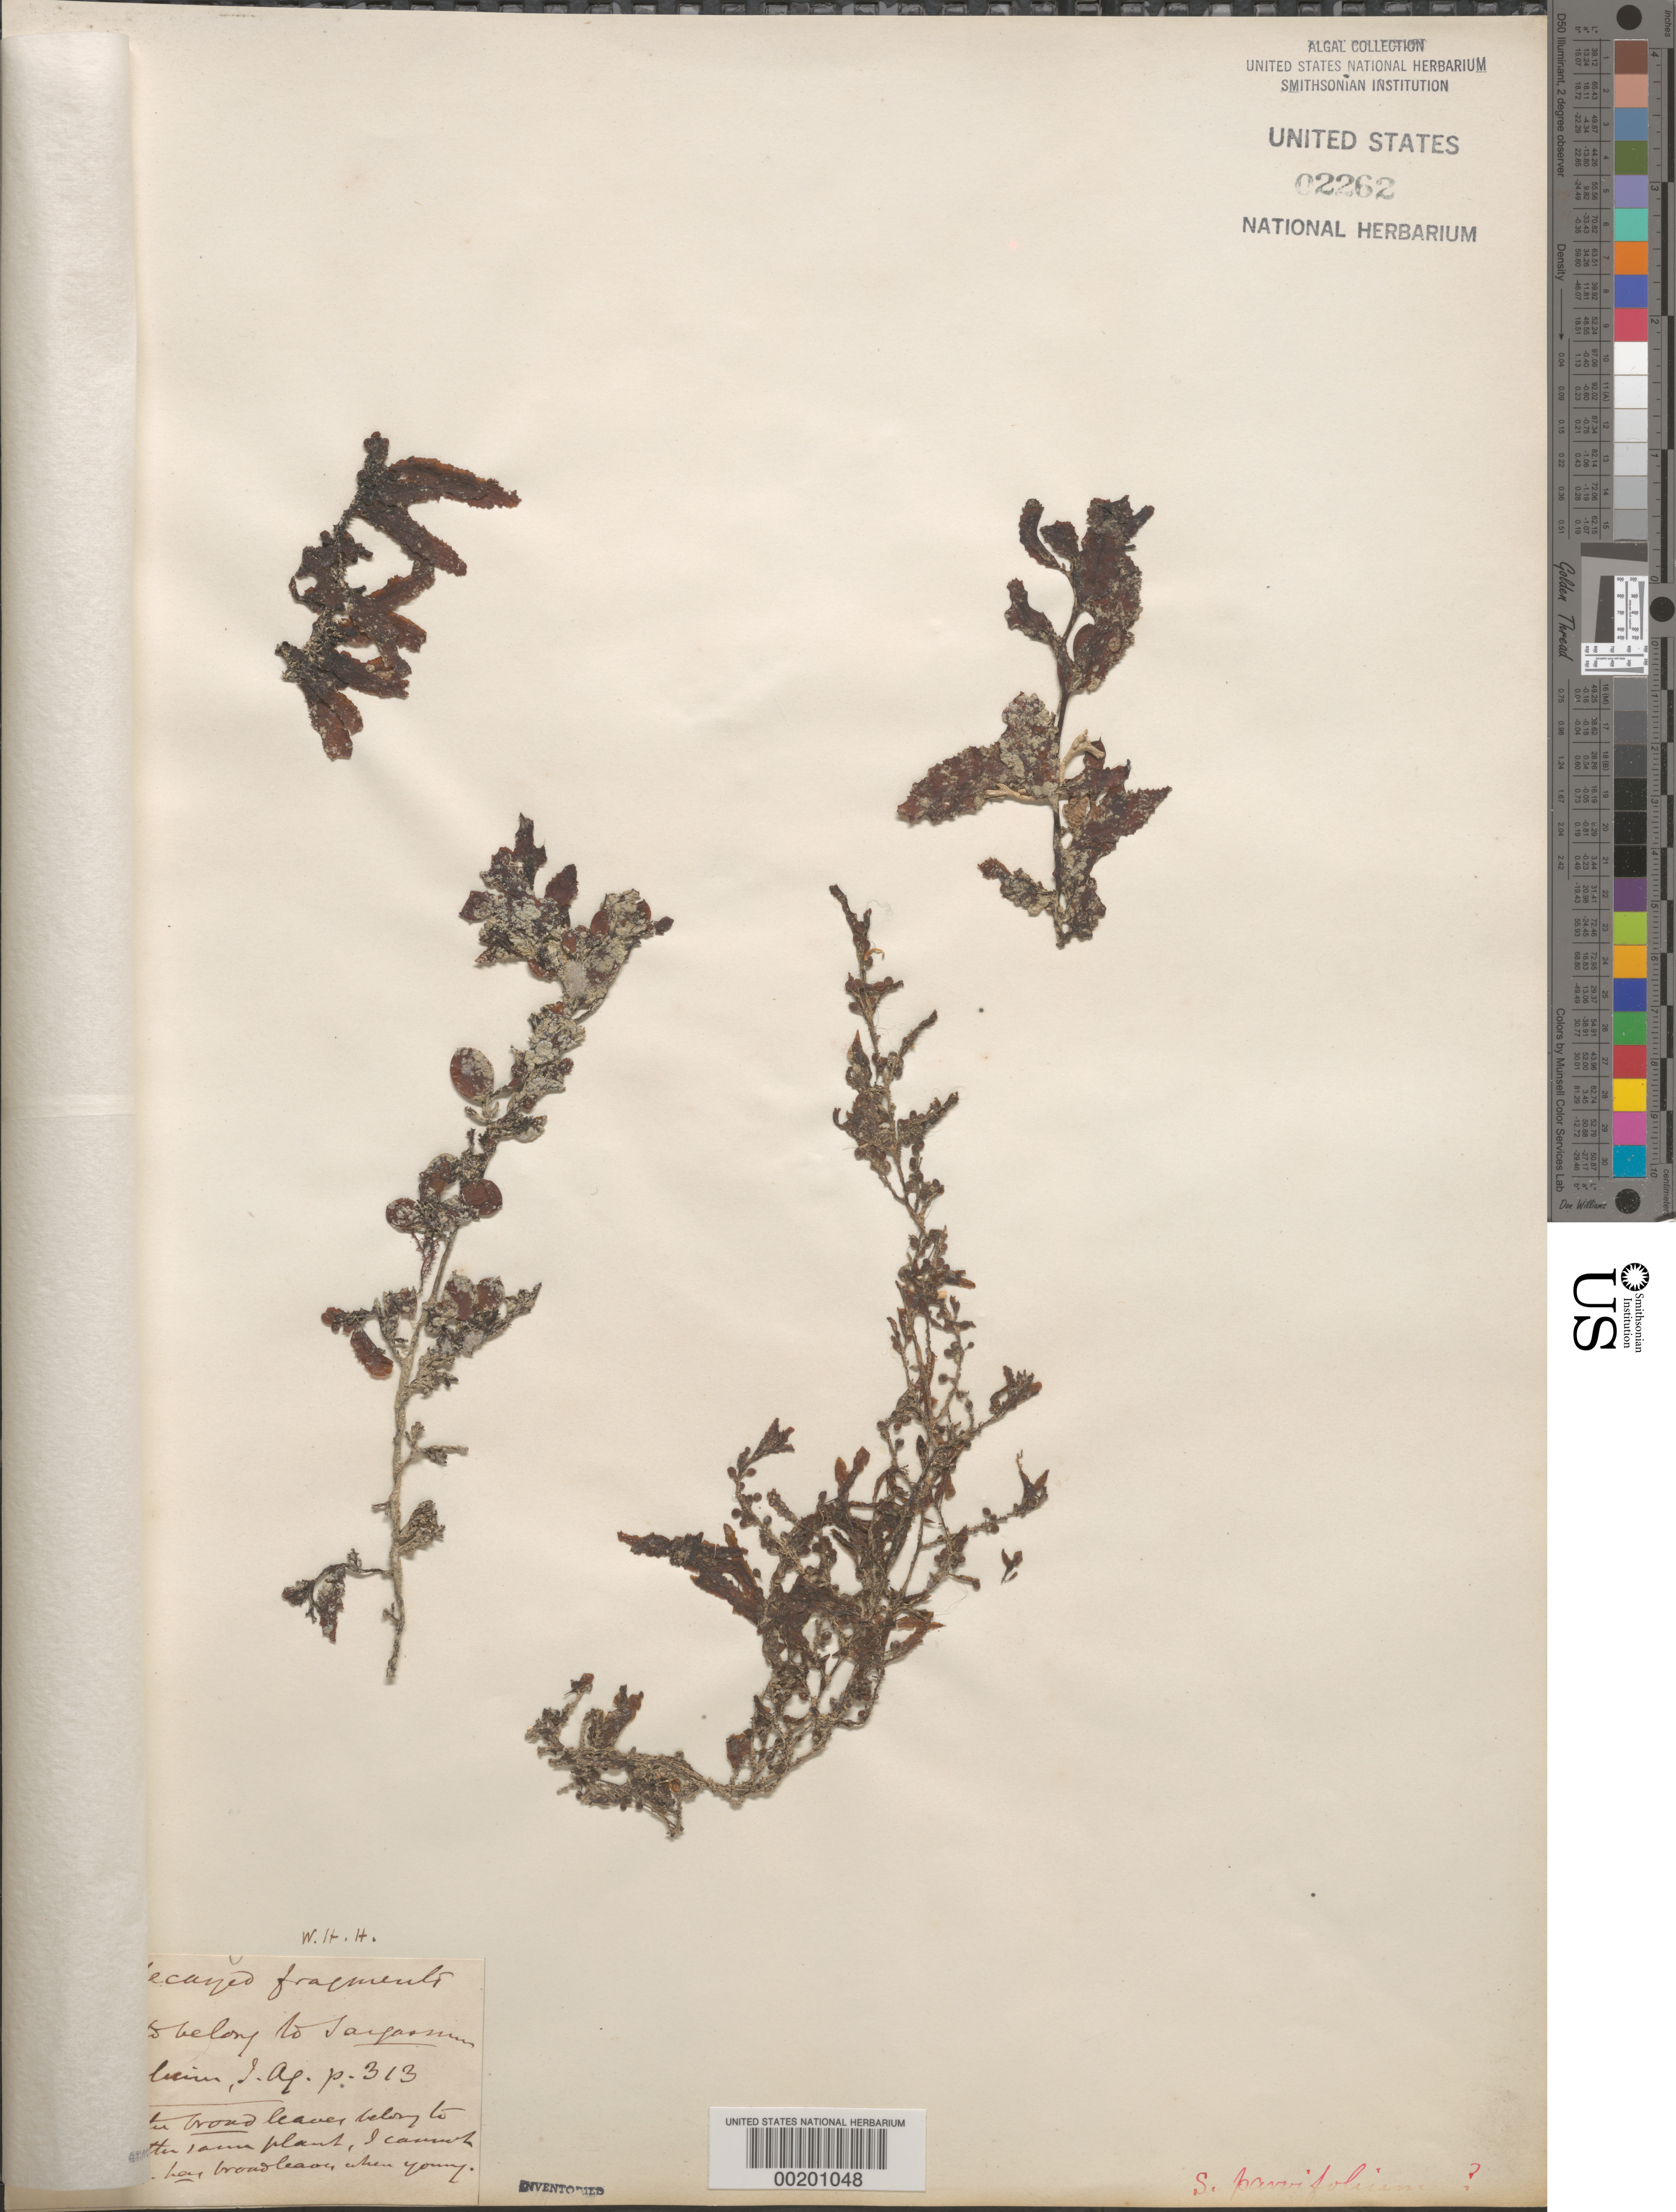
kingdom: Chromista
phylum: Ochrophyta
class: Phaeophyceae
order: Fucales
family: Sargassaceae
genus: Sargassum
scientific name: Sargassum parvifolium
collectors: W. Harvey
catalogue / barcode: US 2262